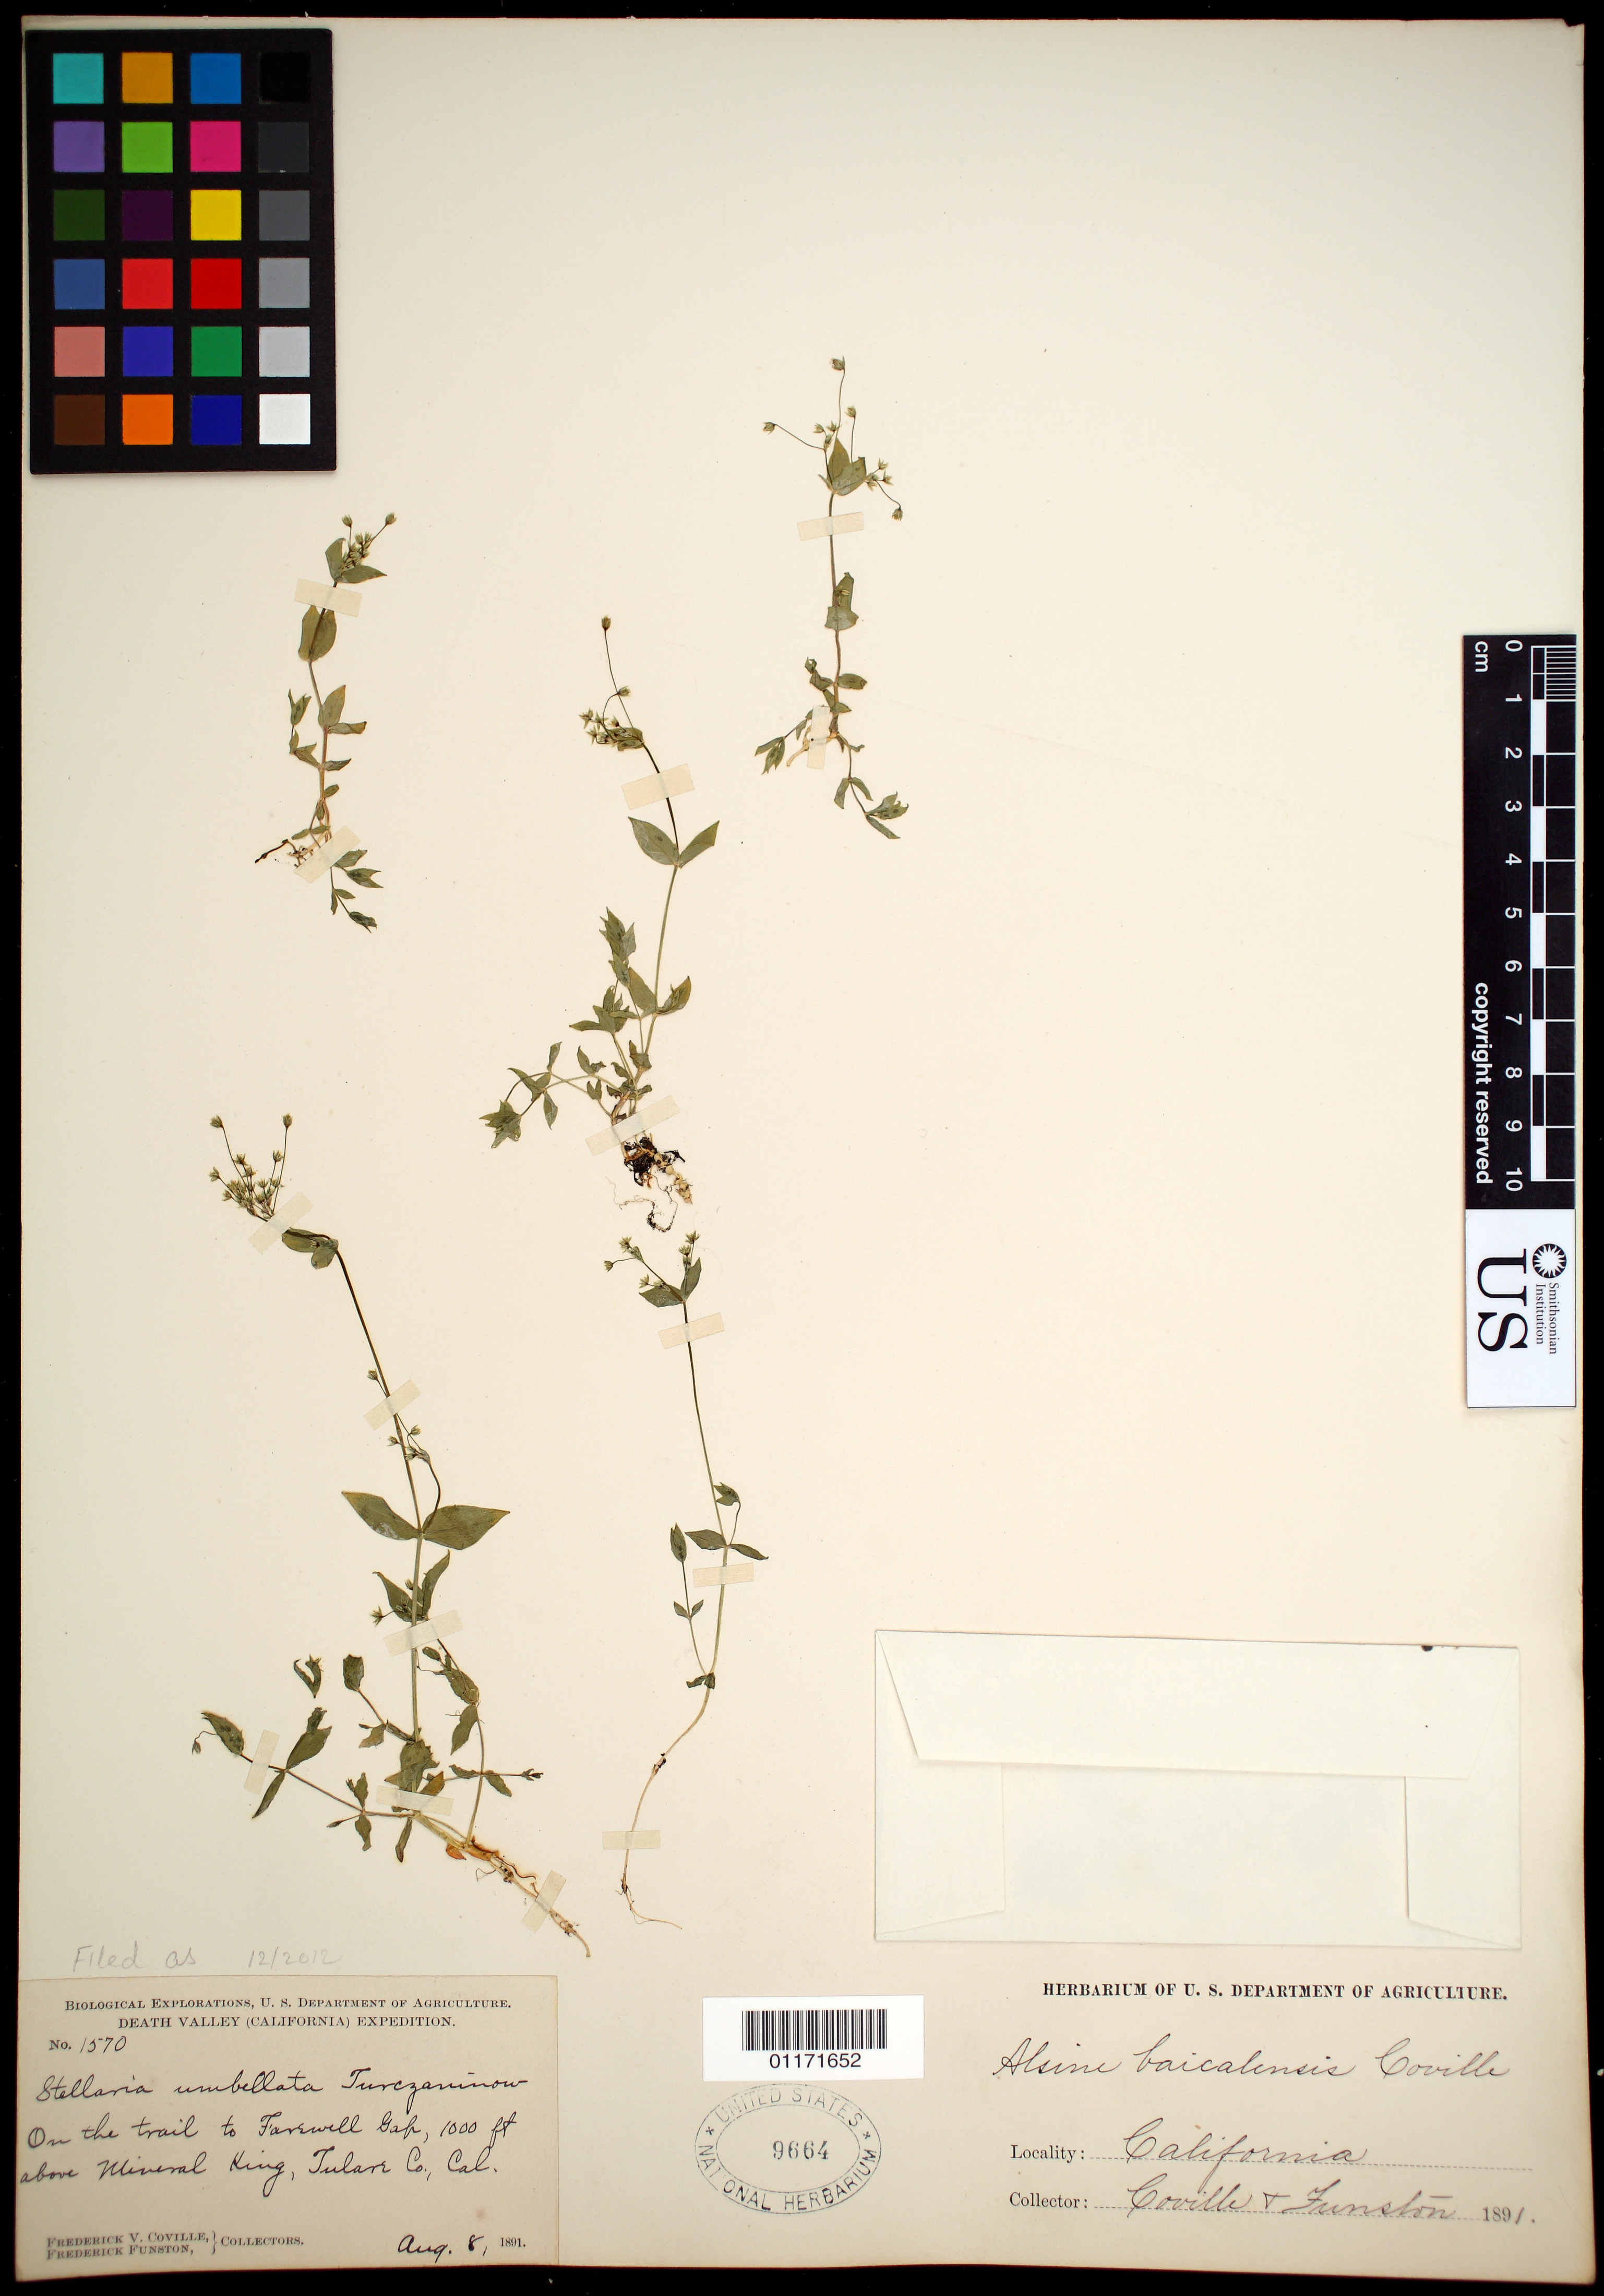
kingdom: Plantae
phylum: Tracheophyta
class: Magnoliopsida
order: Caryophyllales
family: Caryophyllaceae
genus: Stellaria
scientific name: Stellaria umbellata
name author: Turcz.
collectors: F. V. Coville & F. Funston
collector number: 1570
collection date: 1891-08-08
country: United States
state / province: California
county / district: Tulare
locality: Above Mineral King, on the trail to Farewell Gap, 1000fit above Mineral King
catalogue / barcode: US 9664